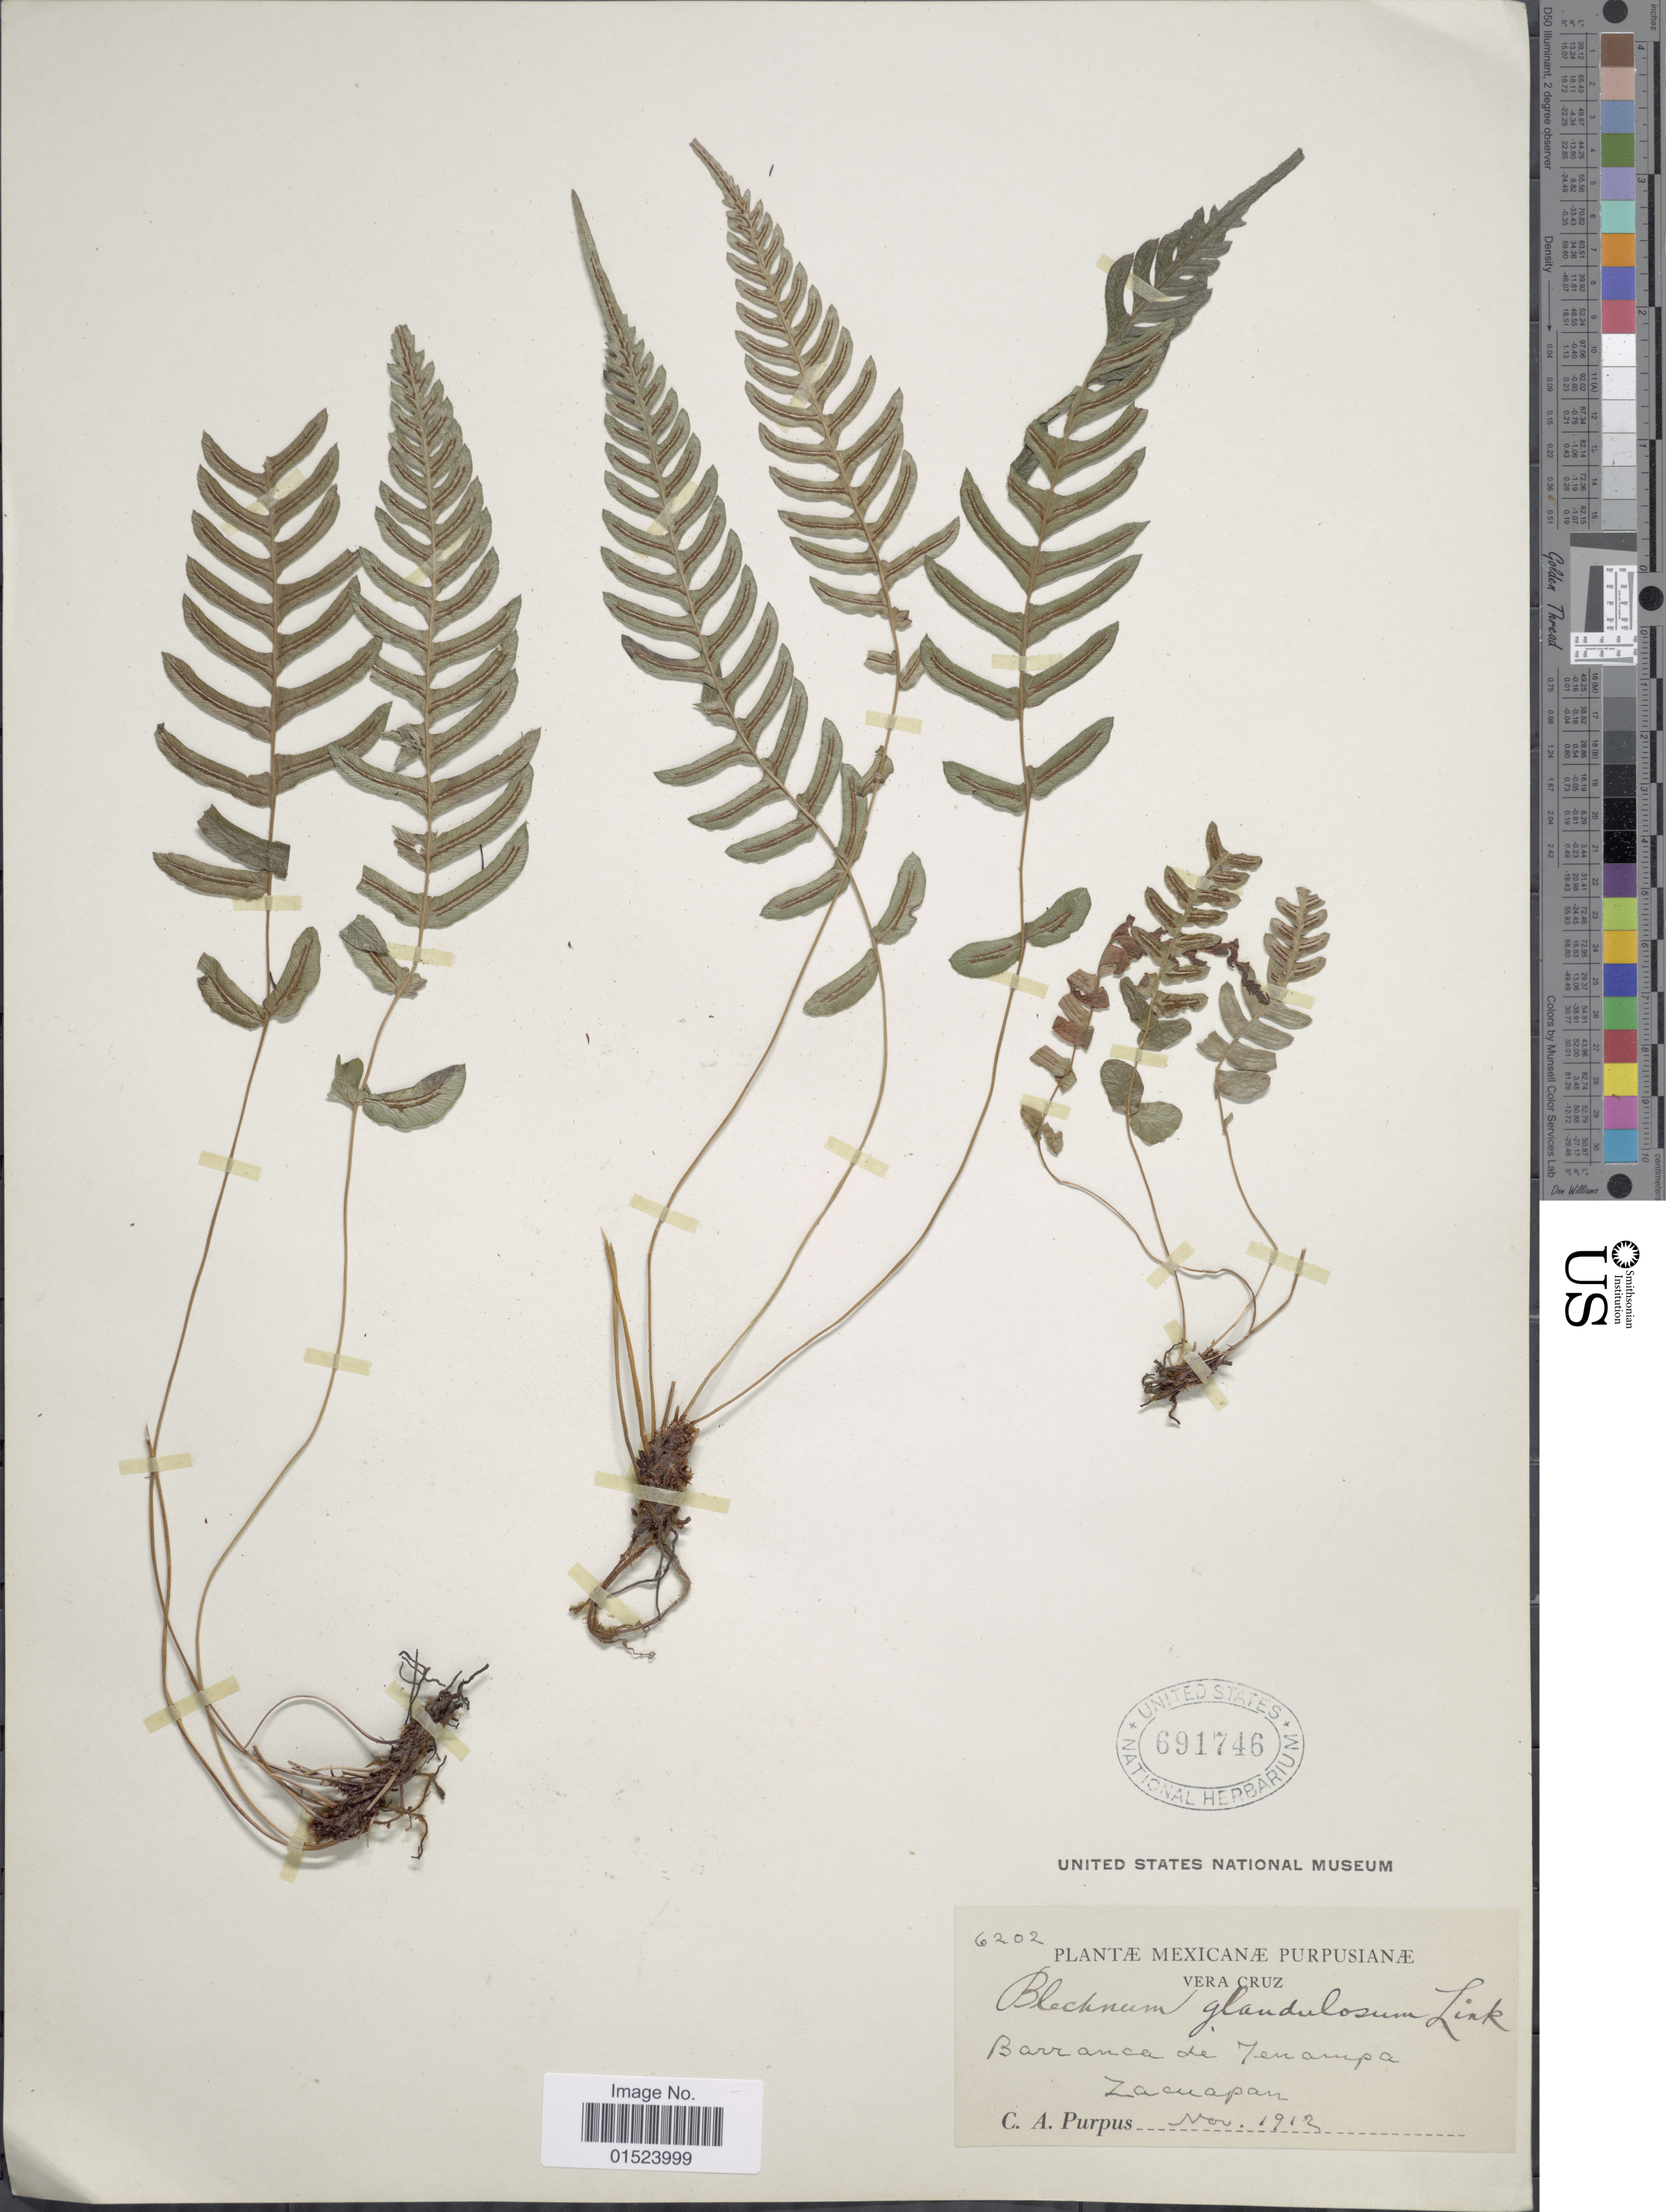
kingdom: Plantae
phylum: Tracheophyta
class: Polypodiopsida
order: Polypodiales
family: Blechnaceae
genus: Blechnum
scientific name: Blechnum glandulosum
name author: Link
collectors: C. A. Purpus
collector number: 6202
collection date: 1912-11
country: Mexico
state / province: Veracruz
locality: Vera Cruz, Barranca de Tenampa, Zacuapan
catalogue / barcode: US 691746